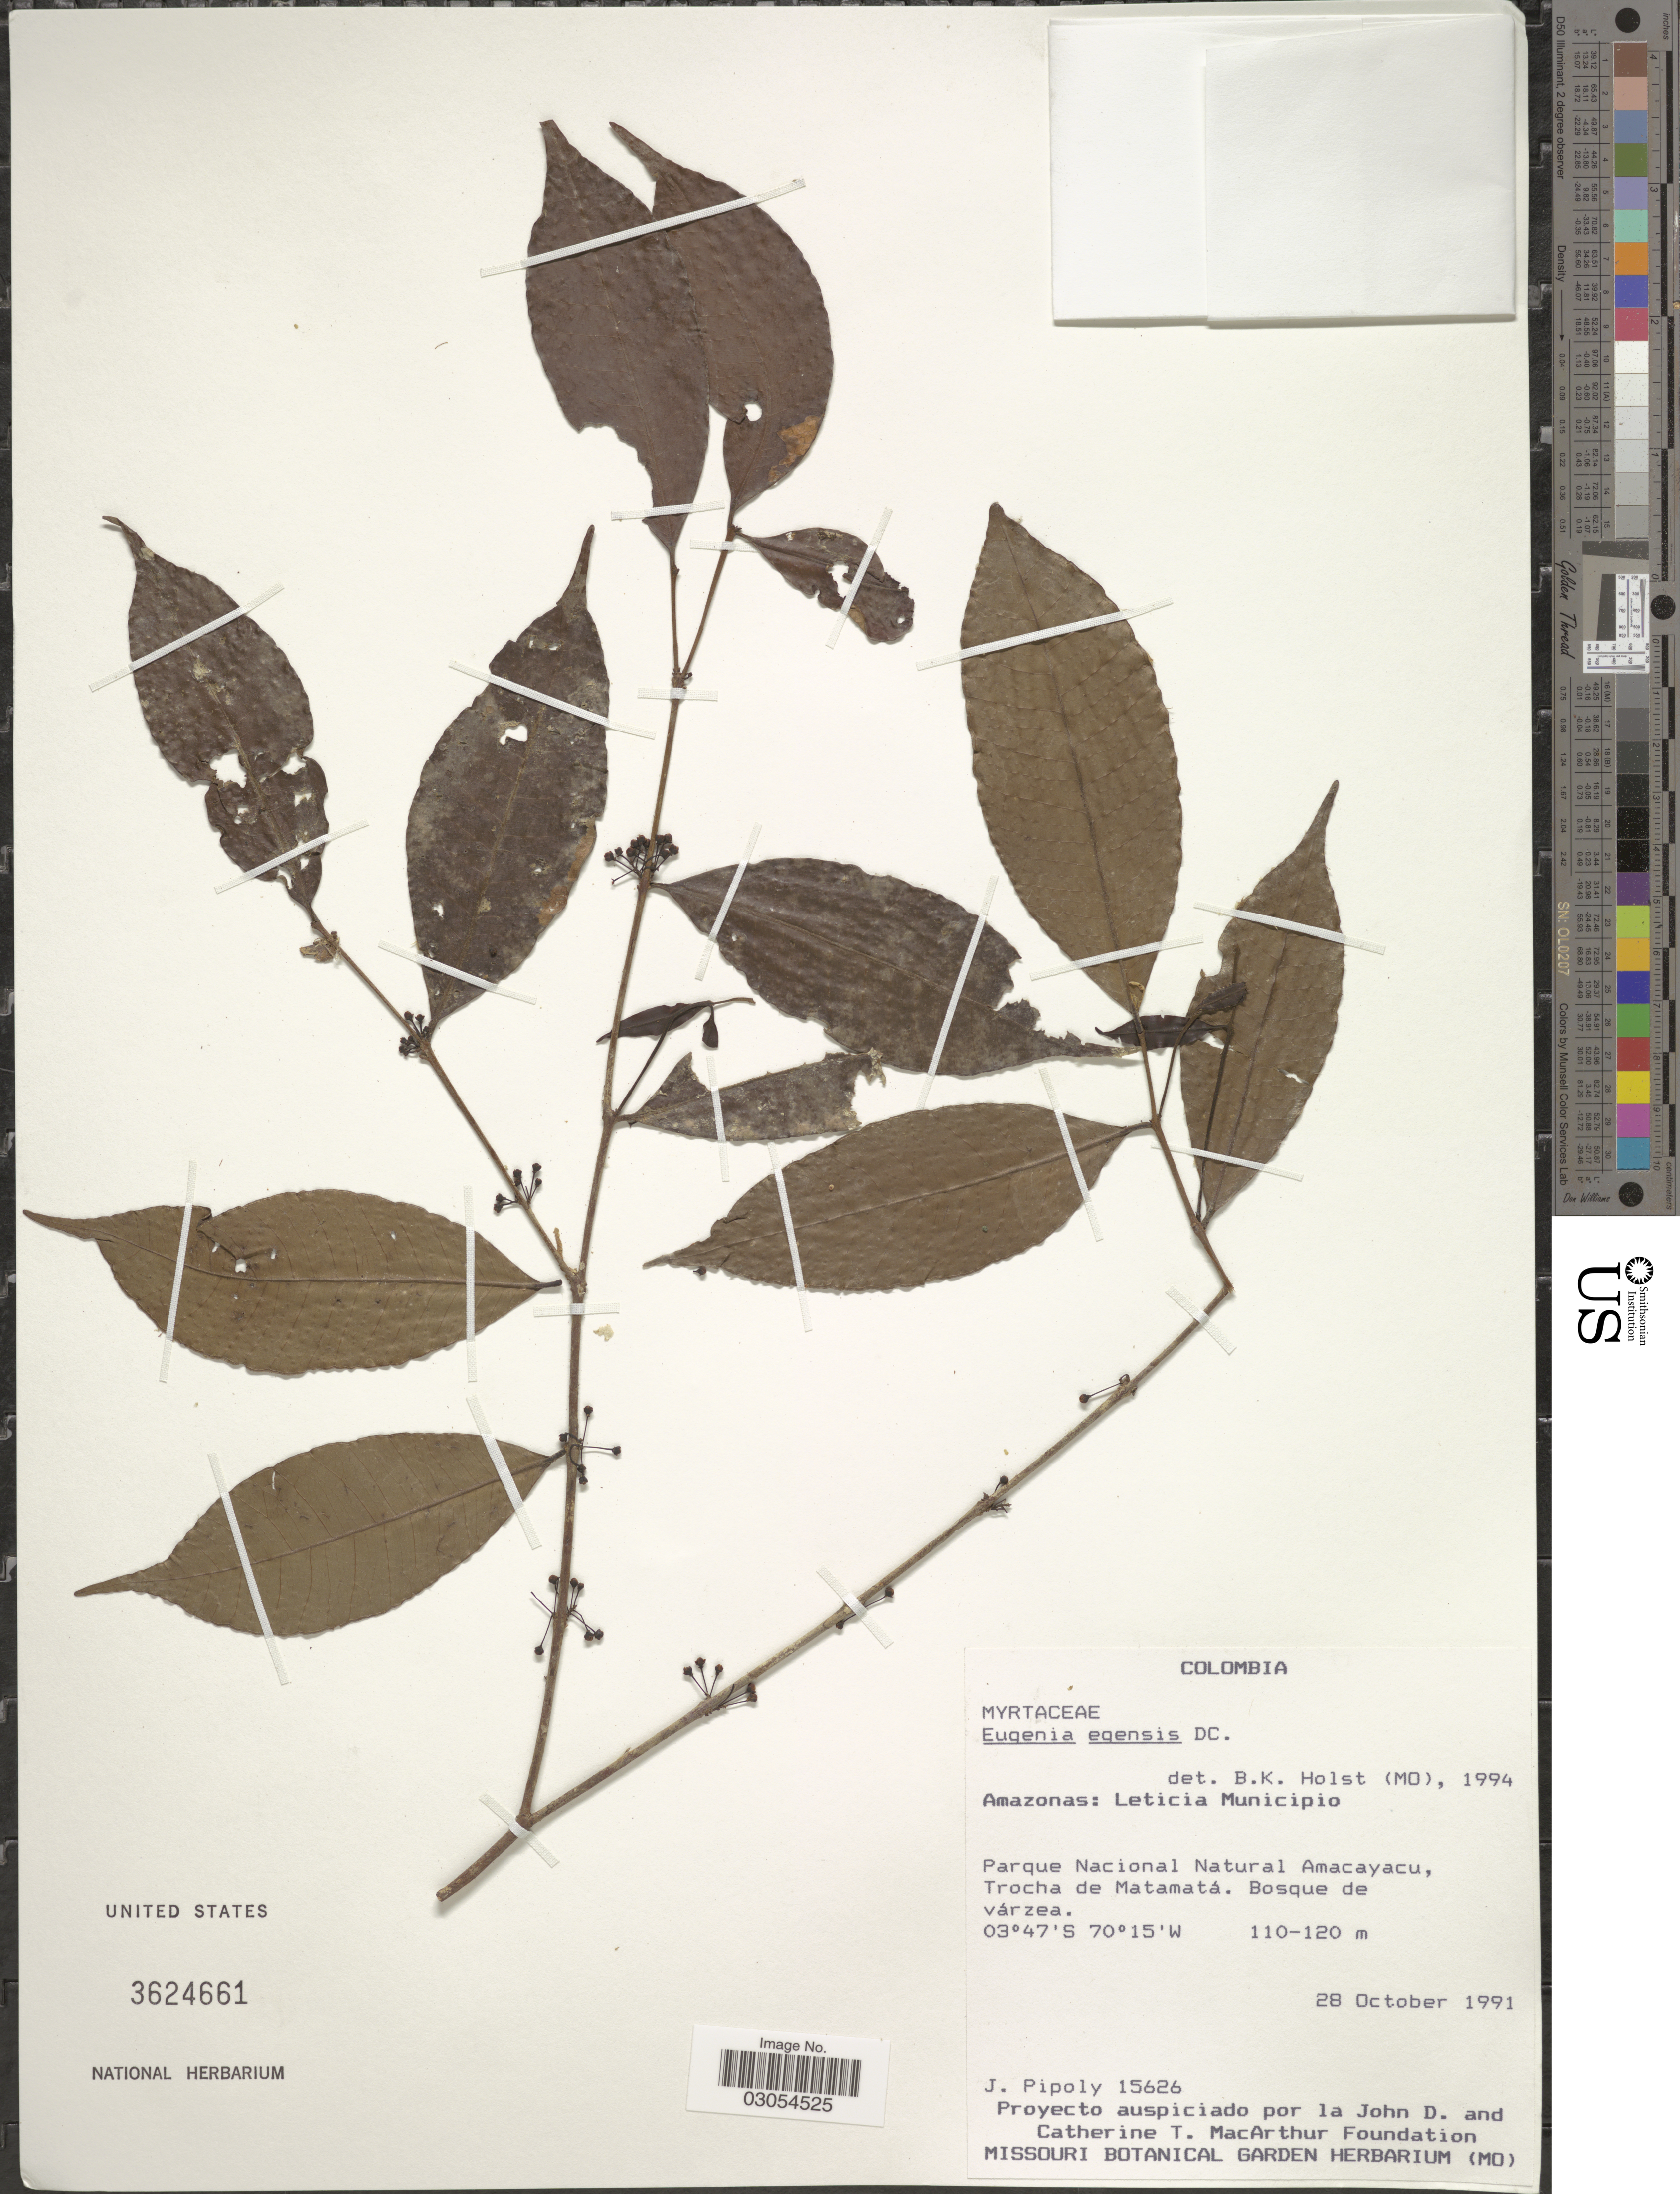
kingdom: Plantae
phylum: Tracheophyta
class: Magnoliopsida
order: Myrtales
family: Myrtaceae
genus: Eugenia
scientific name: Eugenia egensis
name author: DC.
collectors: J. J. Pipoly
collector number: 15626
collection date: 1991-10-28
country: Colombia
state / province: Amazônas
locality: Leticia Municipio. Parque Nacional Natural Amacayacu, Trocha de Matamatá.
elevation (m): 110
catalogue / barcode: US 3624661